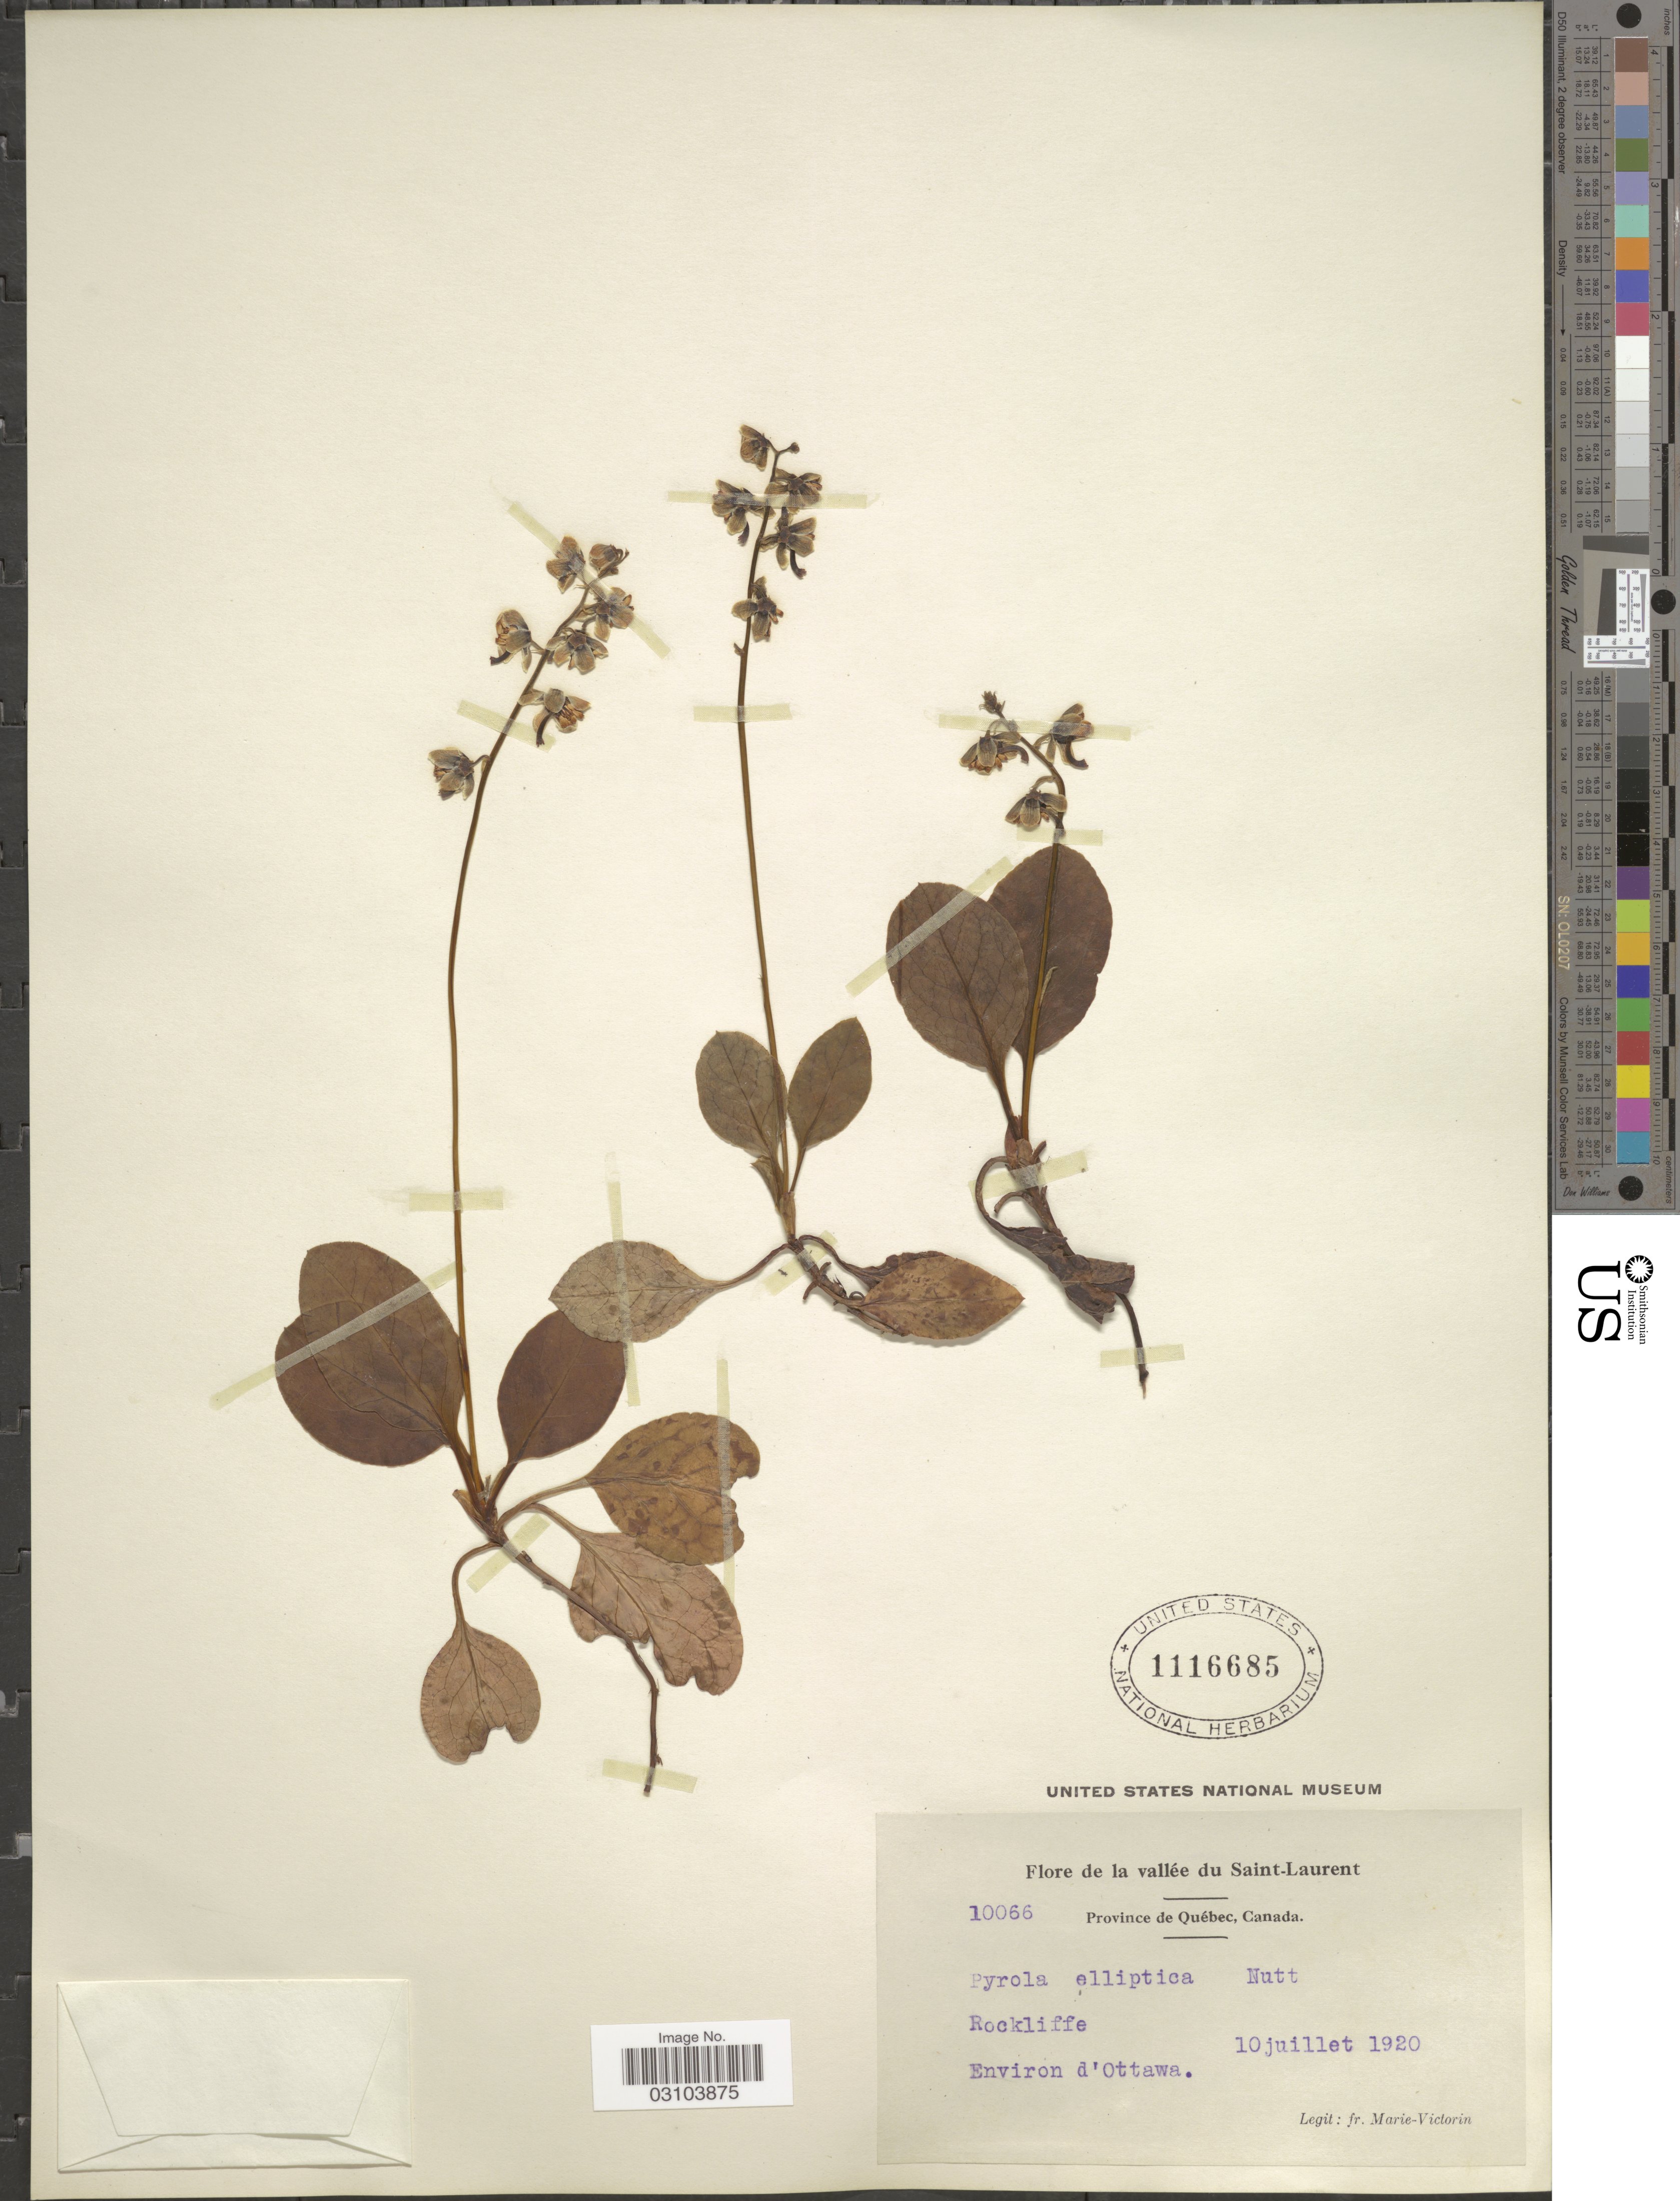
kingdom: Plantae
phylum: Tracheophyta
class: Magnoliopsida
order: Ericales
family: Ericaceae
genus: Pyrola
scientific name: Pyrola elliptica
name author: Nutt.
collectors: F. Marie-Victorin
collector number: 10066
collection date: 1920-07-10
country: Canada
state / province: Quebec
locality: La vallée du Saint-Laurent. Rockliffe. Environ d'Ottawa.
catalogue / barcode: US 1116685